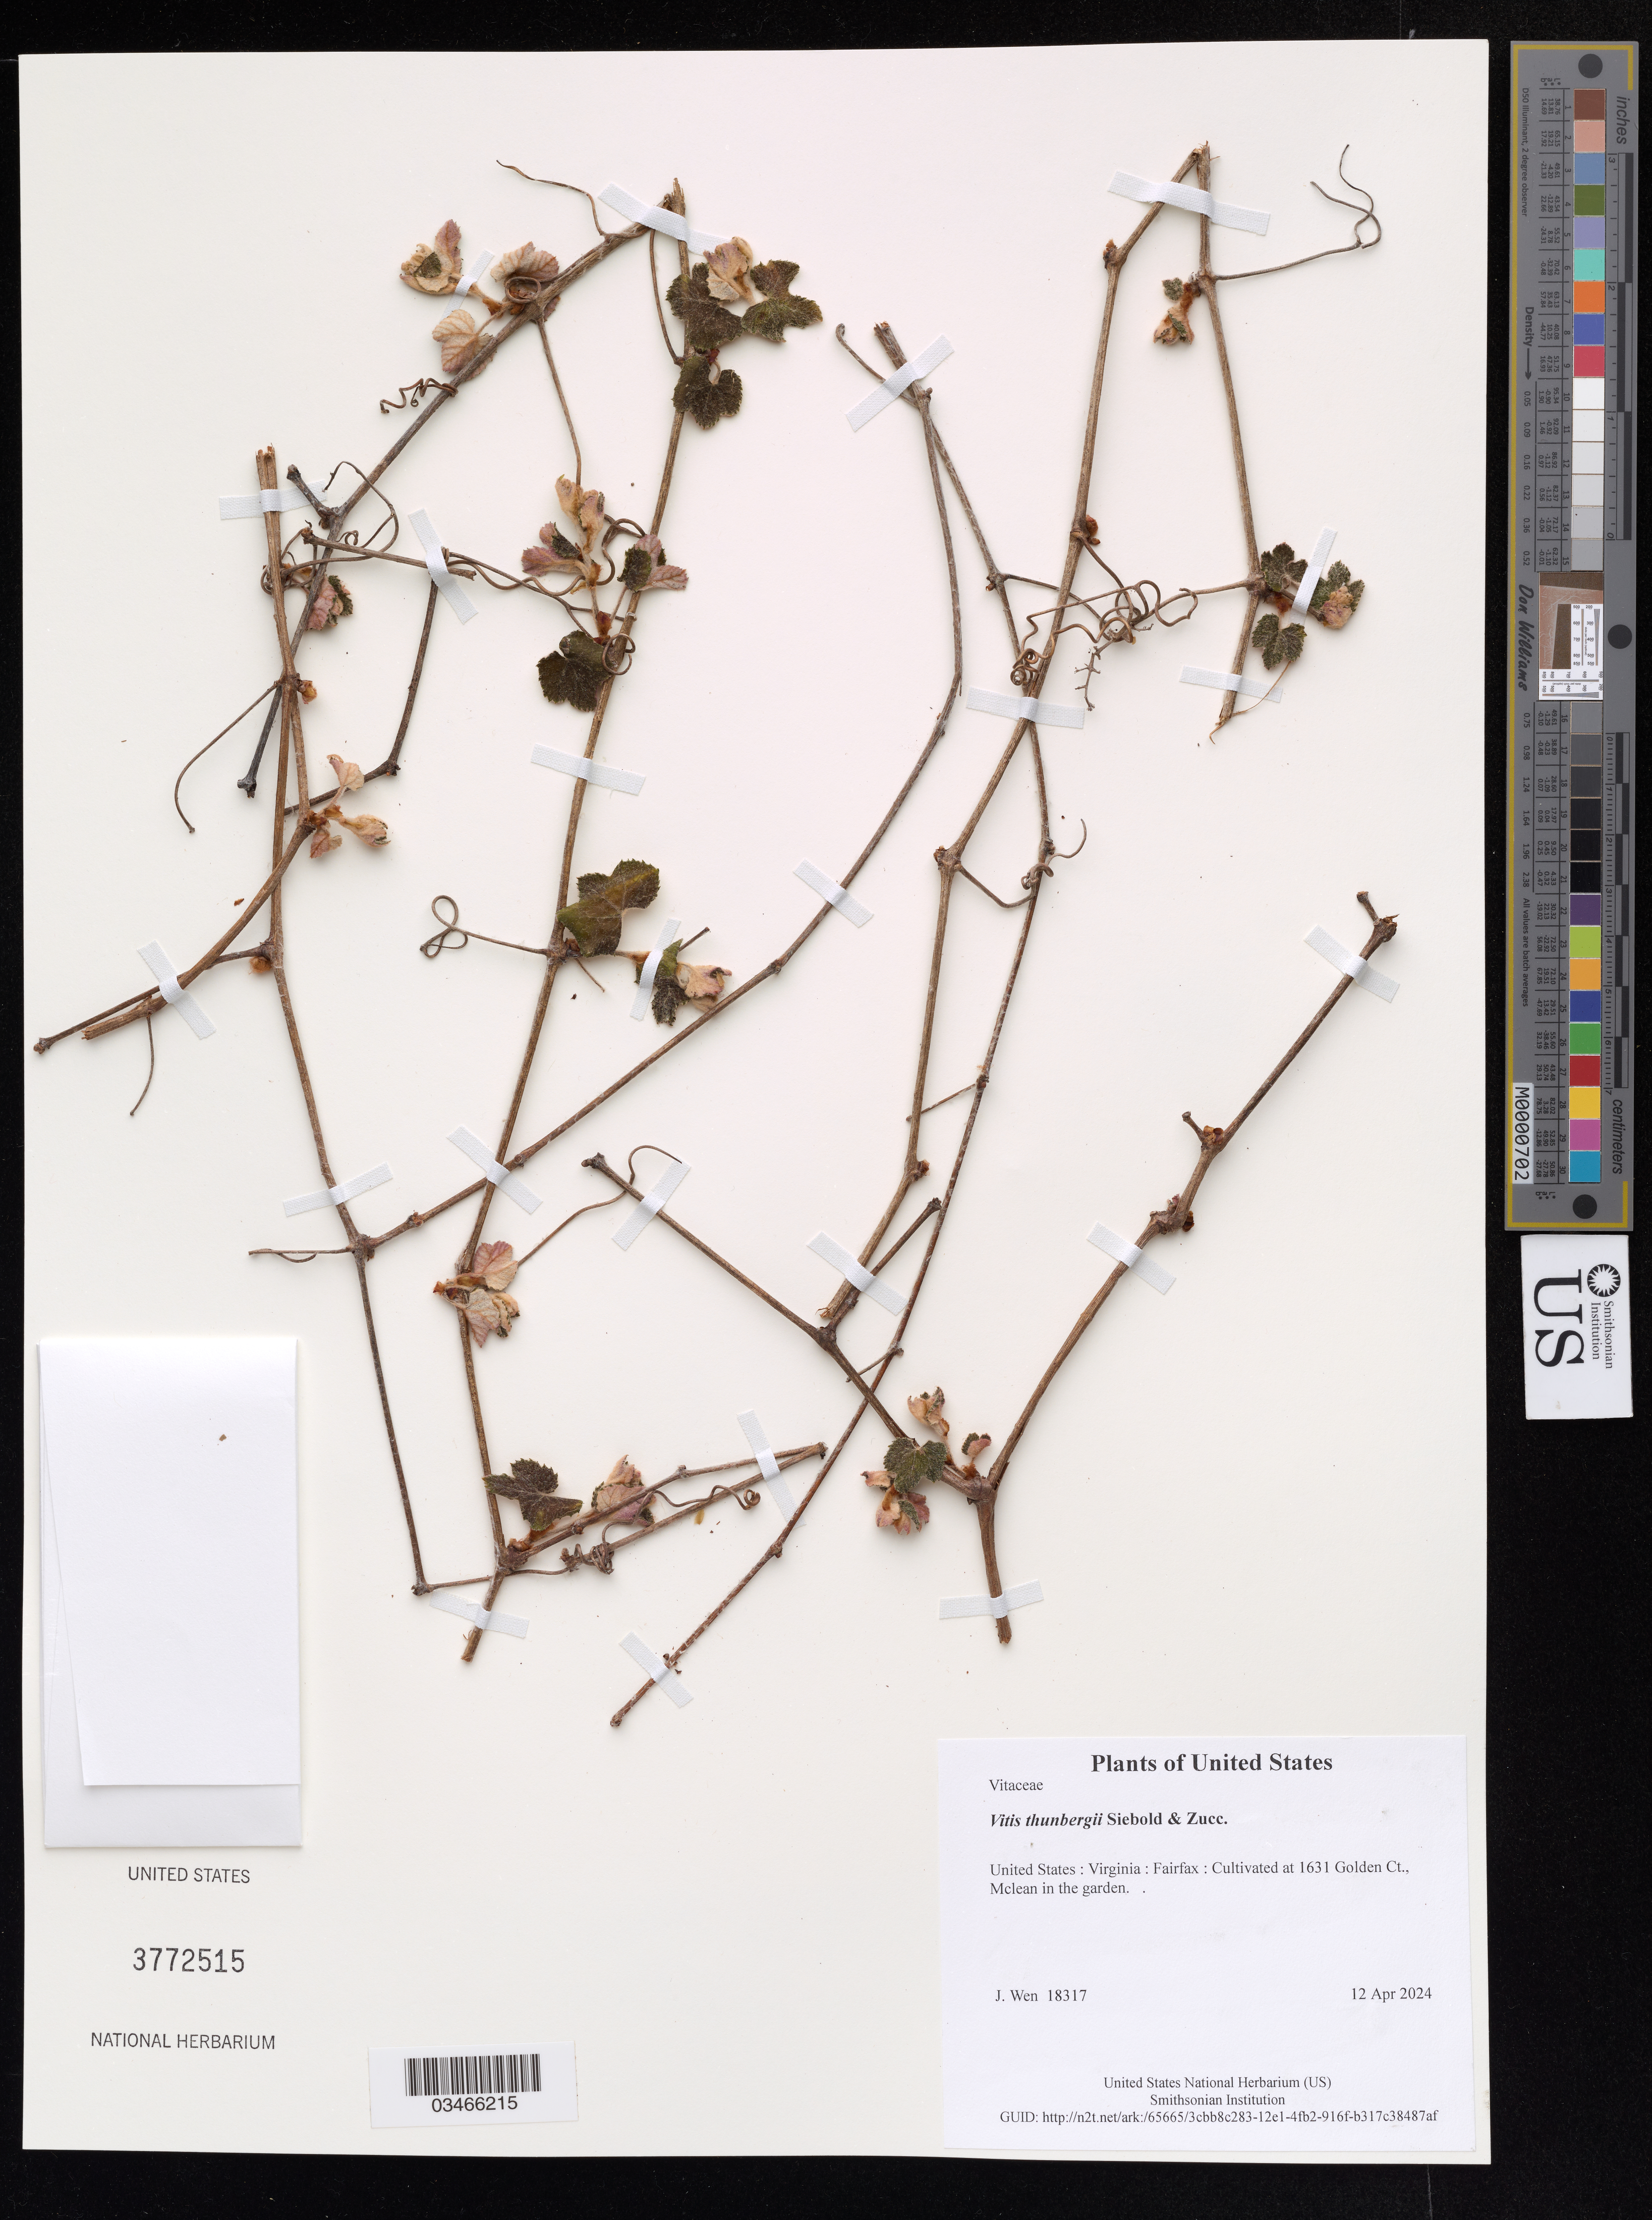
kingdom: Plantae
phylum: Tracheophyta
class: Magnoliopsida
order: Vitales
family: Vitaceae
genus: Vitis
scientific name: Vitis thunbergii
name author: Siebold & Zucc.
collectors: J. Wen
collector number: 18317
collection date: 2024-04-12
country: United States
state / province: Virginia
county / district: Fairfax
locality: Cultivated at 1631 Golden Ct., Mclean in the garden.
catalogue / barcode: US 3772515